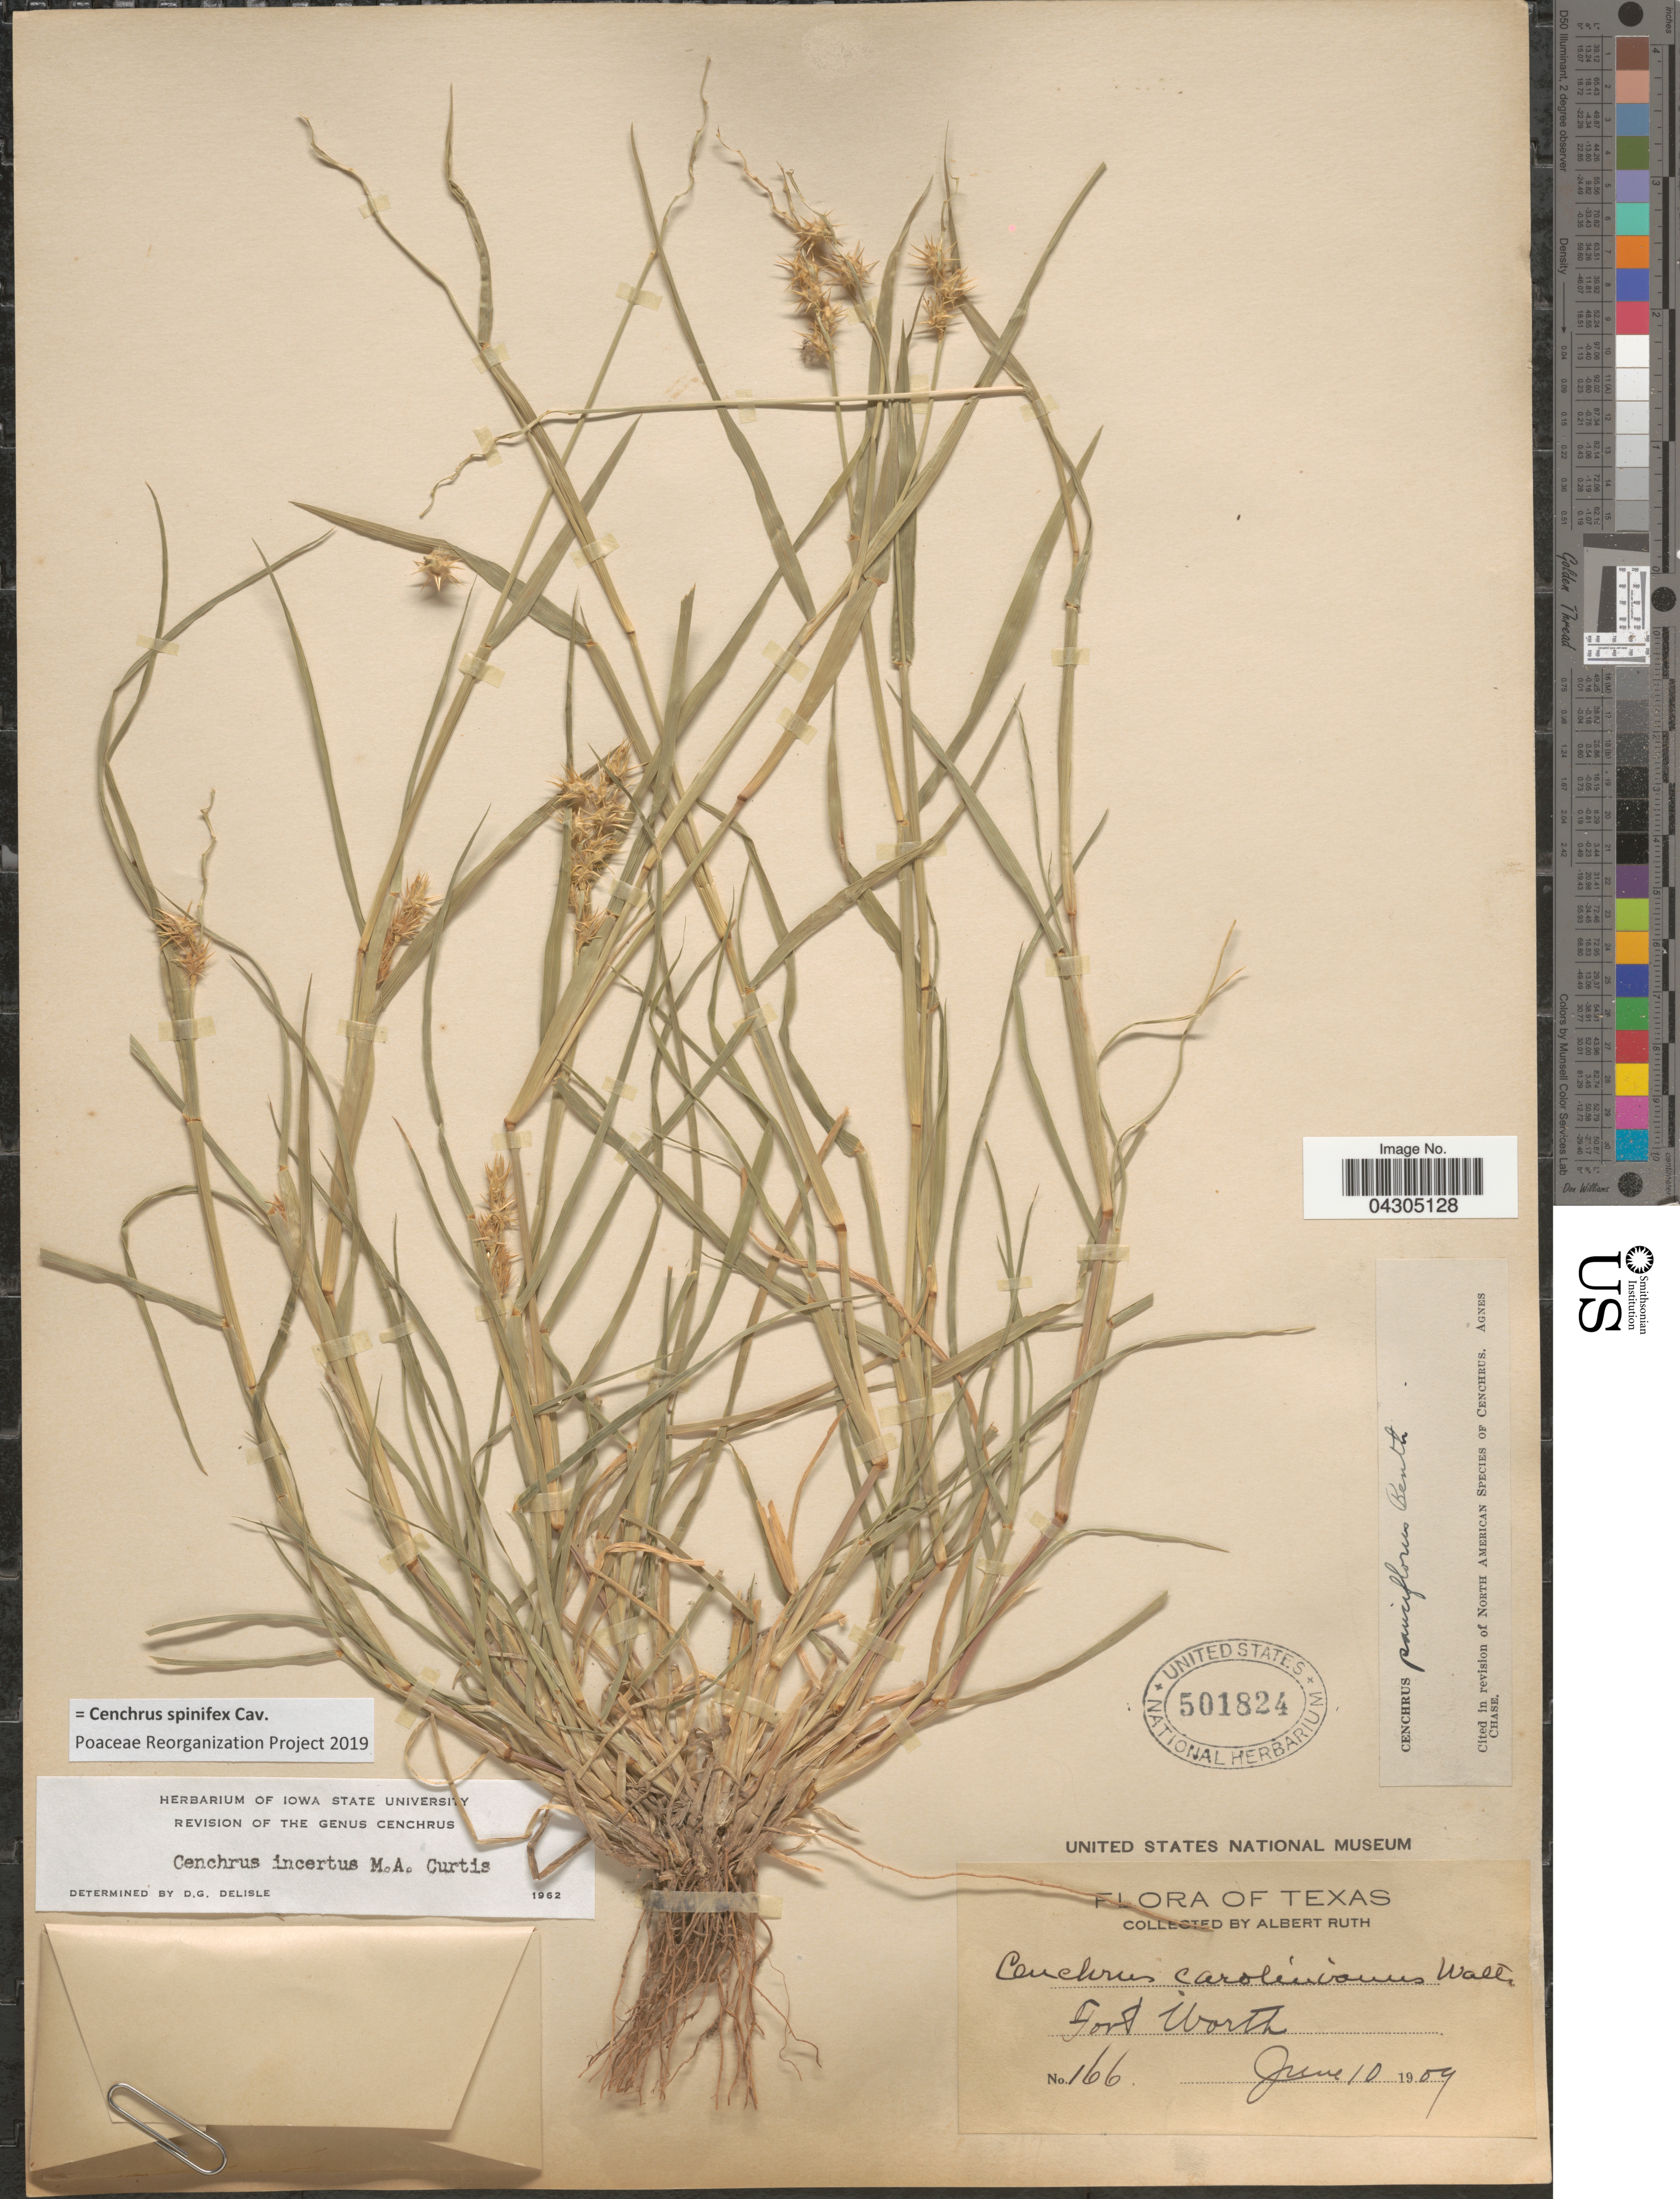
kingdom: Plantae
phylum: Tracheophyta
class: Liliopsida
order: Poales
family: Poaceae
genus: Cenchrus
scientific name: Cenchrus spinifex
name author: Cav.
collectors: A. Ruth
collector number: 166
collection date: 1909-06-10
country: United States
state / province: Texas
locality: Fort Worth.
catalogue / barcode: US 501824